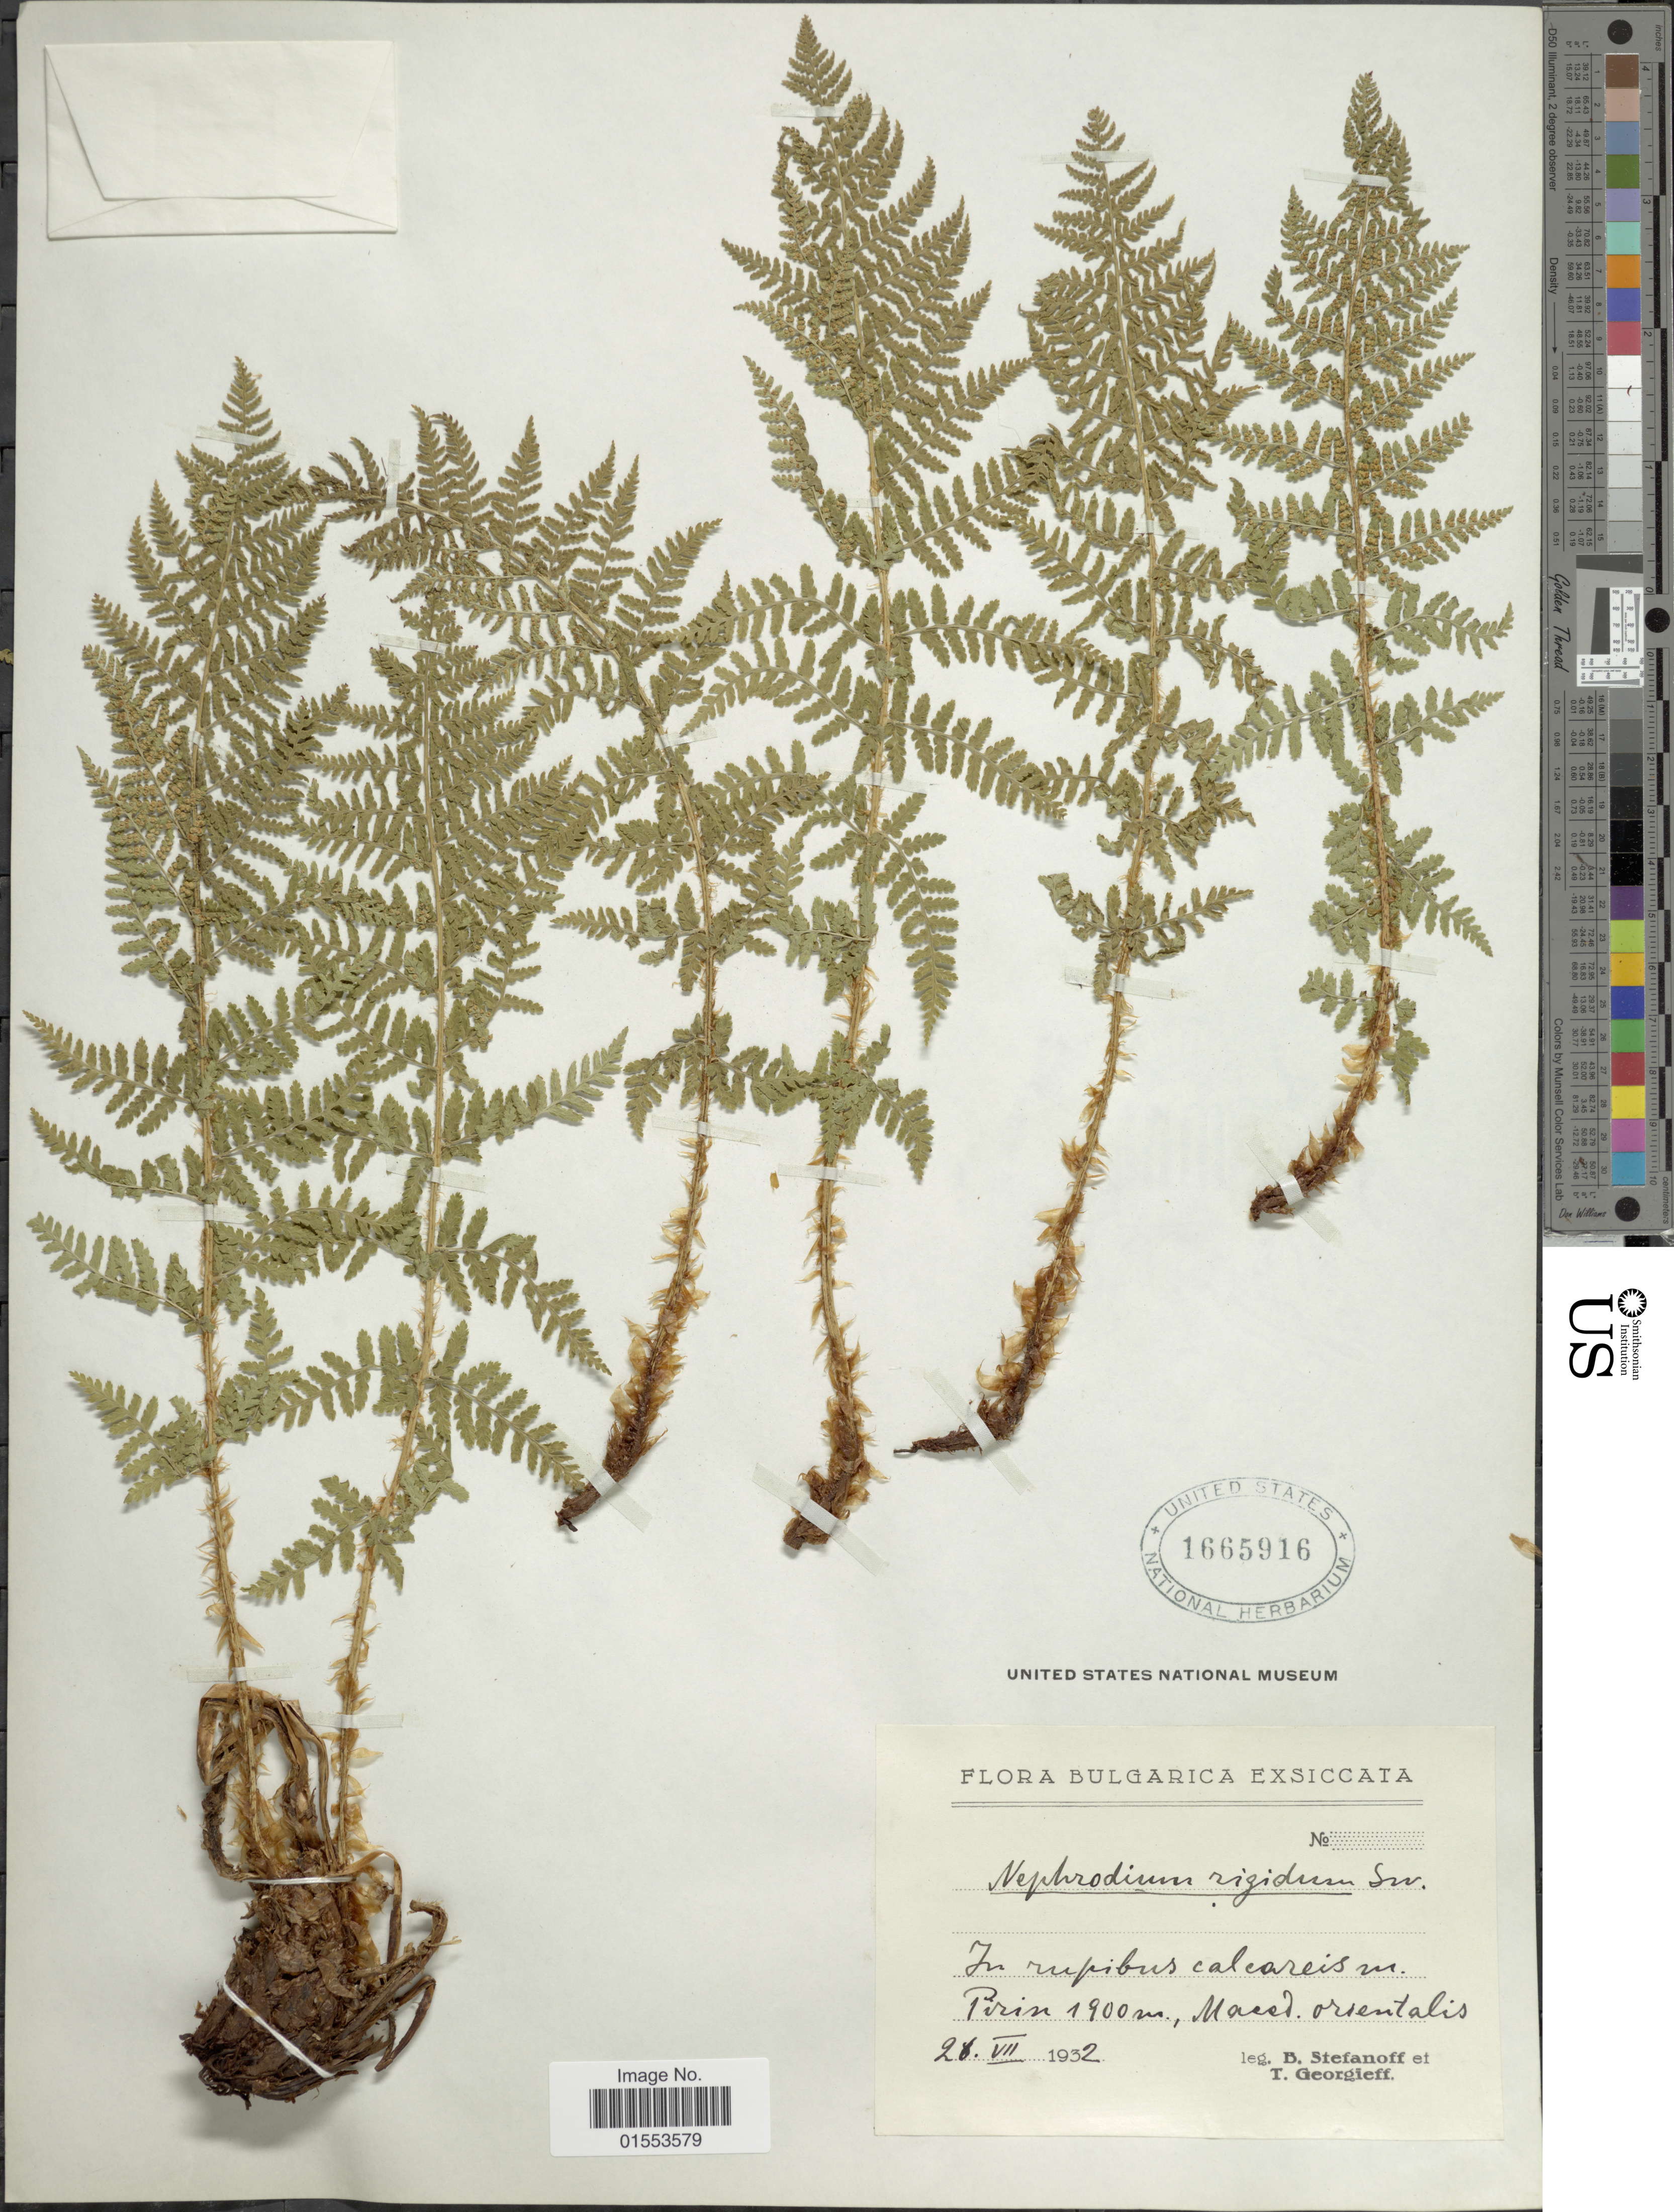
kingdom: Plantae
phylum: Tracheophyta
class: Polypodiopsida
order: Polypodiales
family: Dryopteridaceae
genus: Dryopteris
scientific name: Dryopteris rigida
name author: Underw.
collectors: B. Stefanoff & T. Georgieff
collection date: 1932-07-28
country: Bulgaria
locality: Bulgarica. Pirin.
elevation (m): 1900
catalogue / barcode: US 1665916